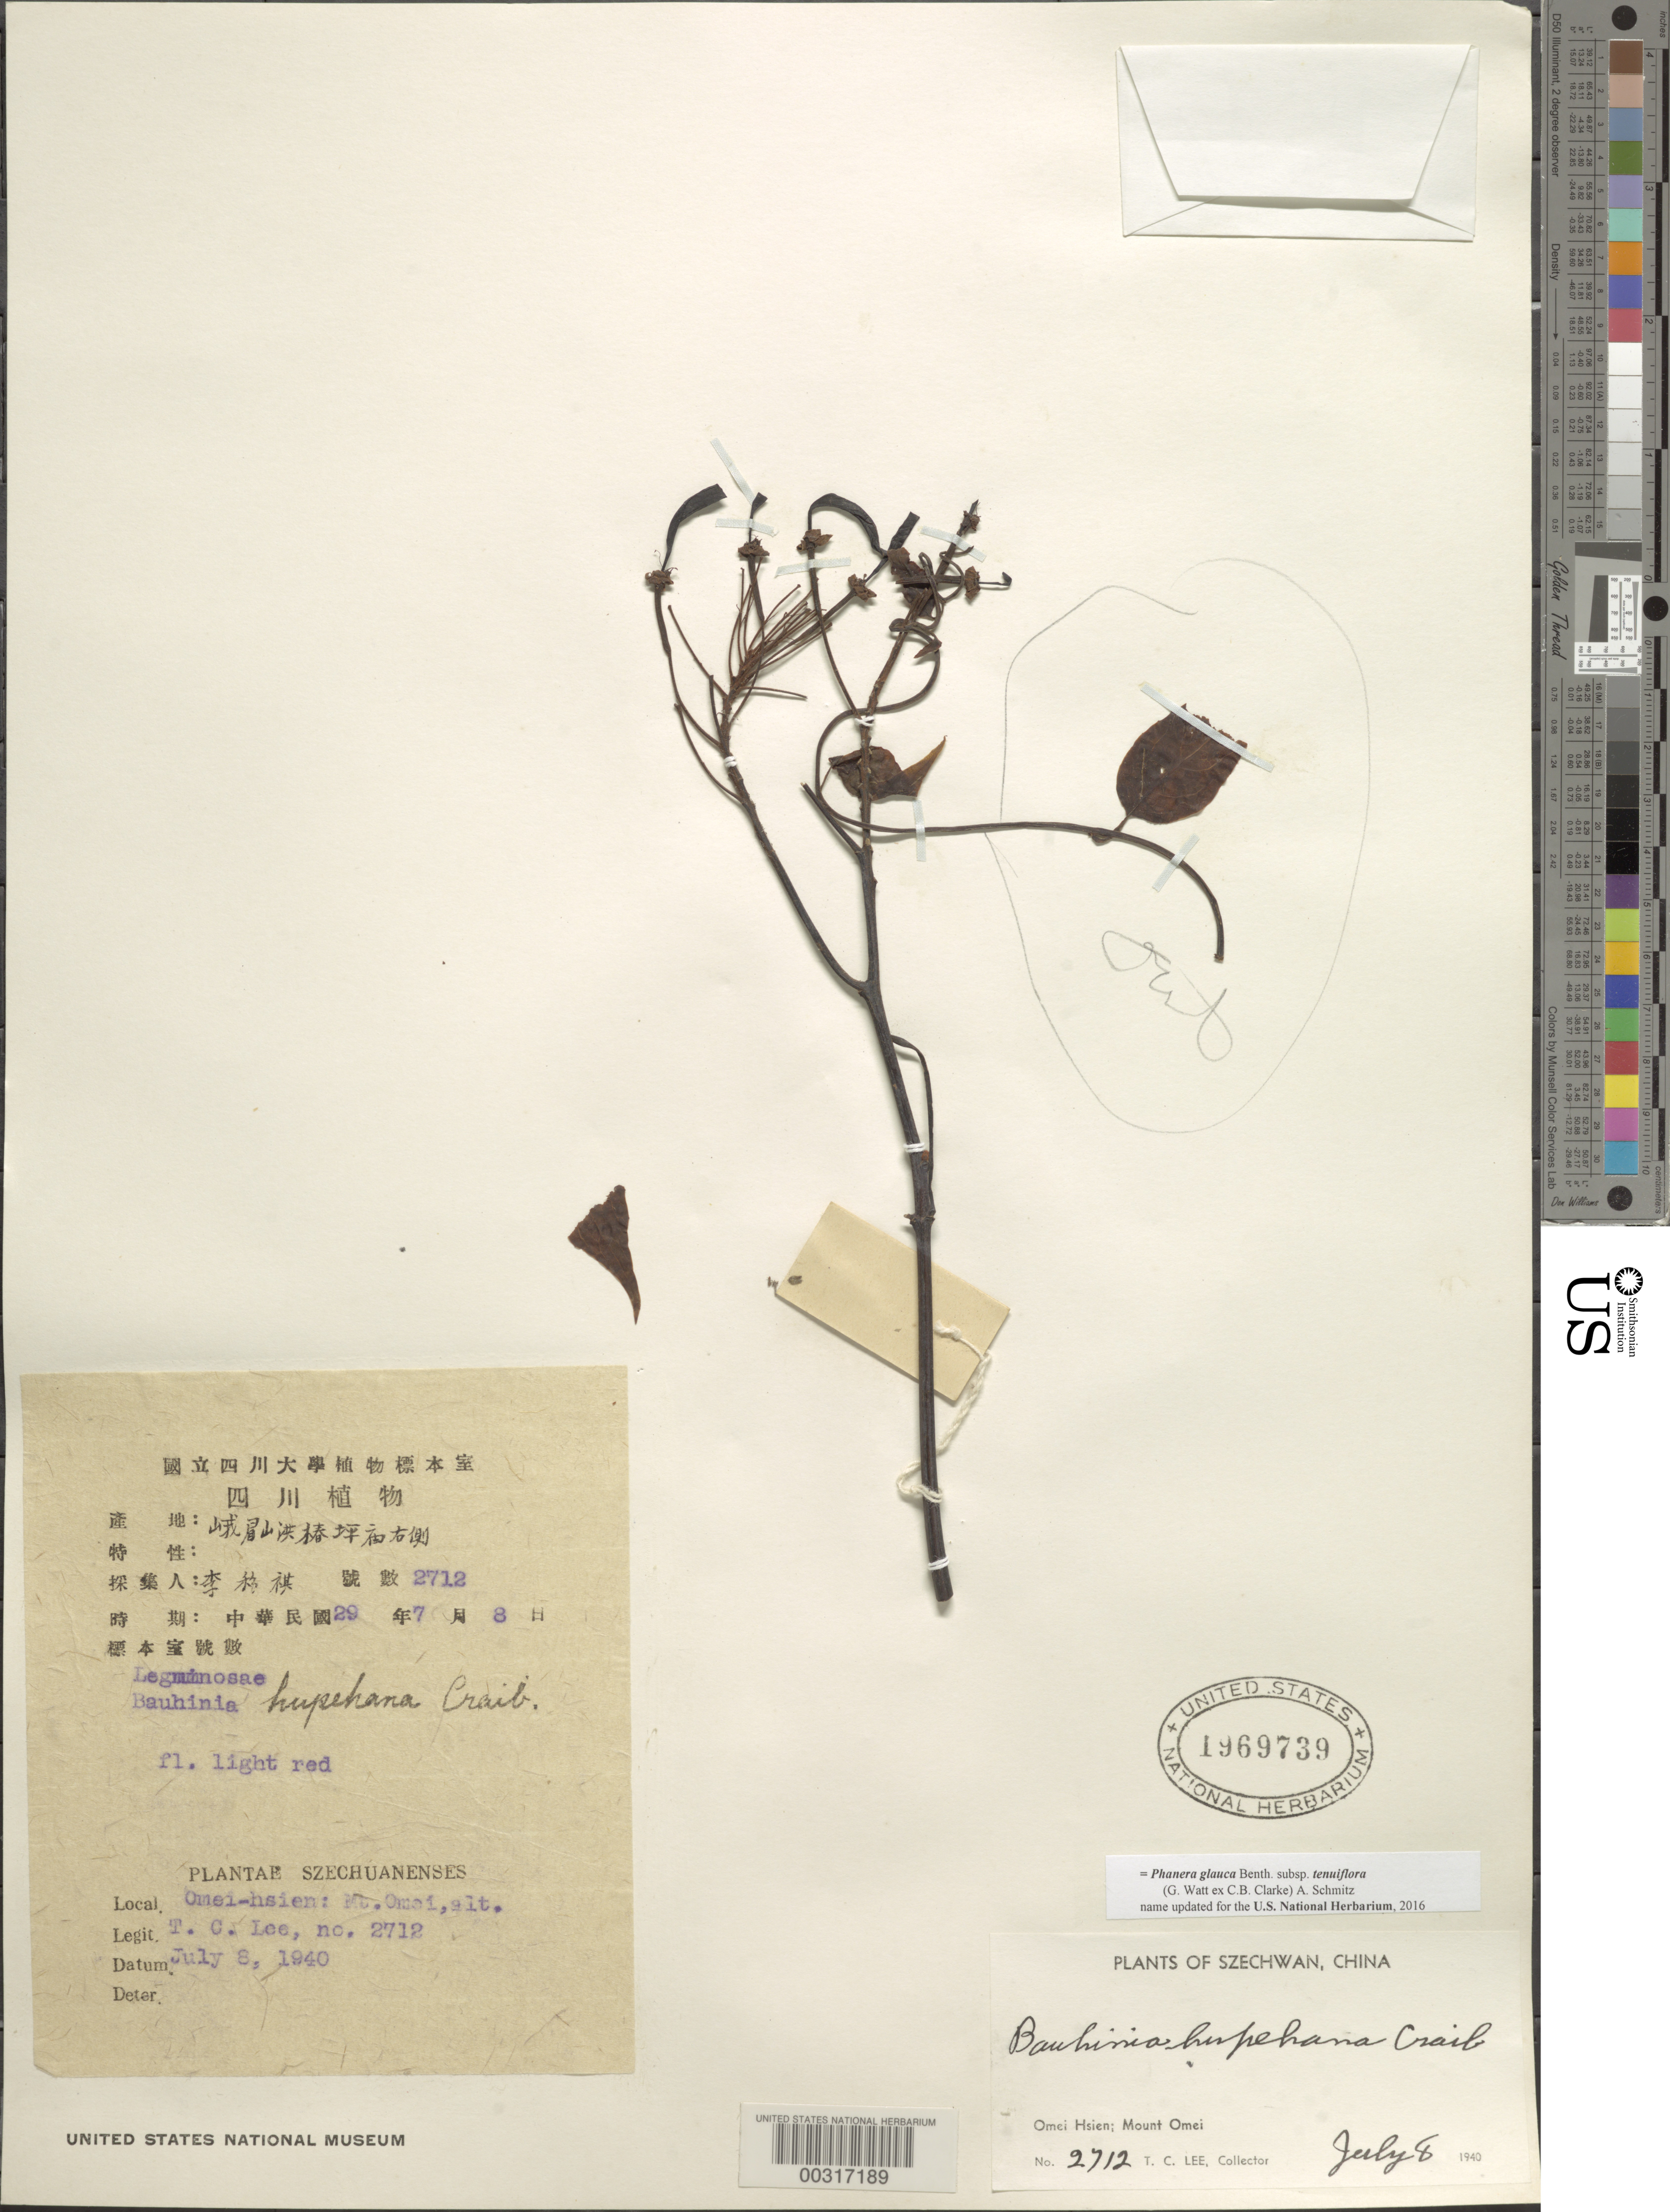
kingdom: Plantae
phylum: Tracheophyta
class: Magnoliopsida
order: Fabales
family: Fabaceae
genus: Phanera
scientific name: Phanera glauca subsp. tenuiflora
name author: (Watt ex C.B. Clarke) A.Schmitz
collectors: T. Lee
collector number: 2712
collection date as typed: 08 Jul 1940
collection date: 1940-07-08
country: China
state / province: Sichuan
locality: Omei-hsien; mt. omai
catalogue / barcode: US 1969739